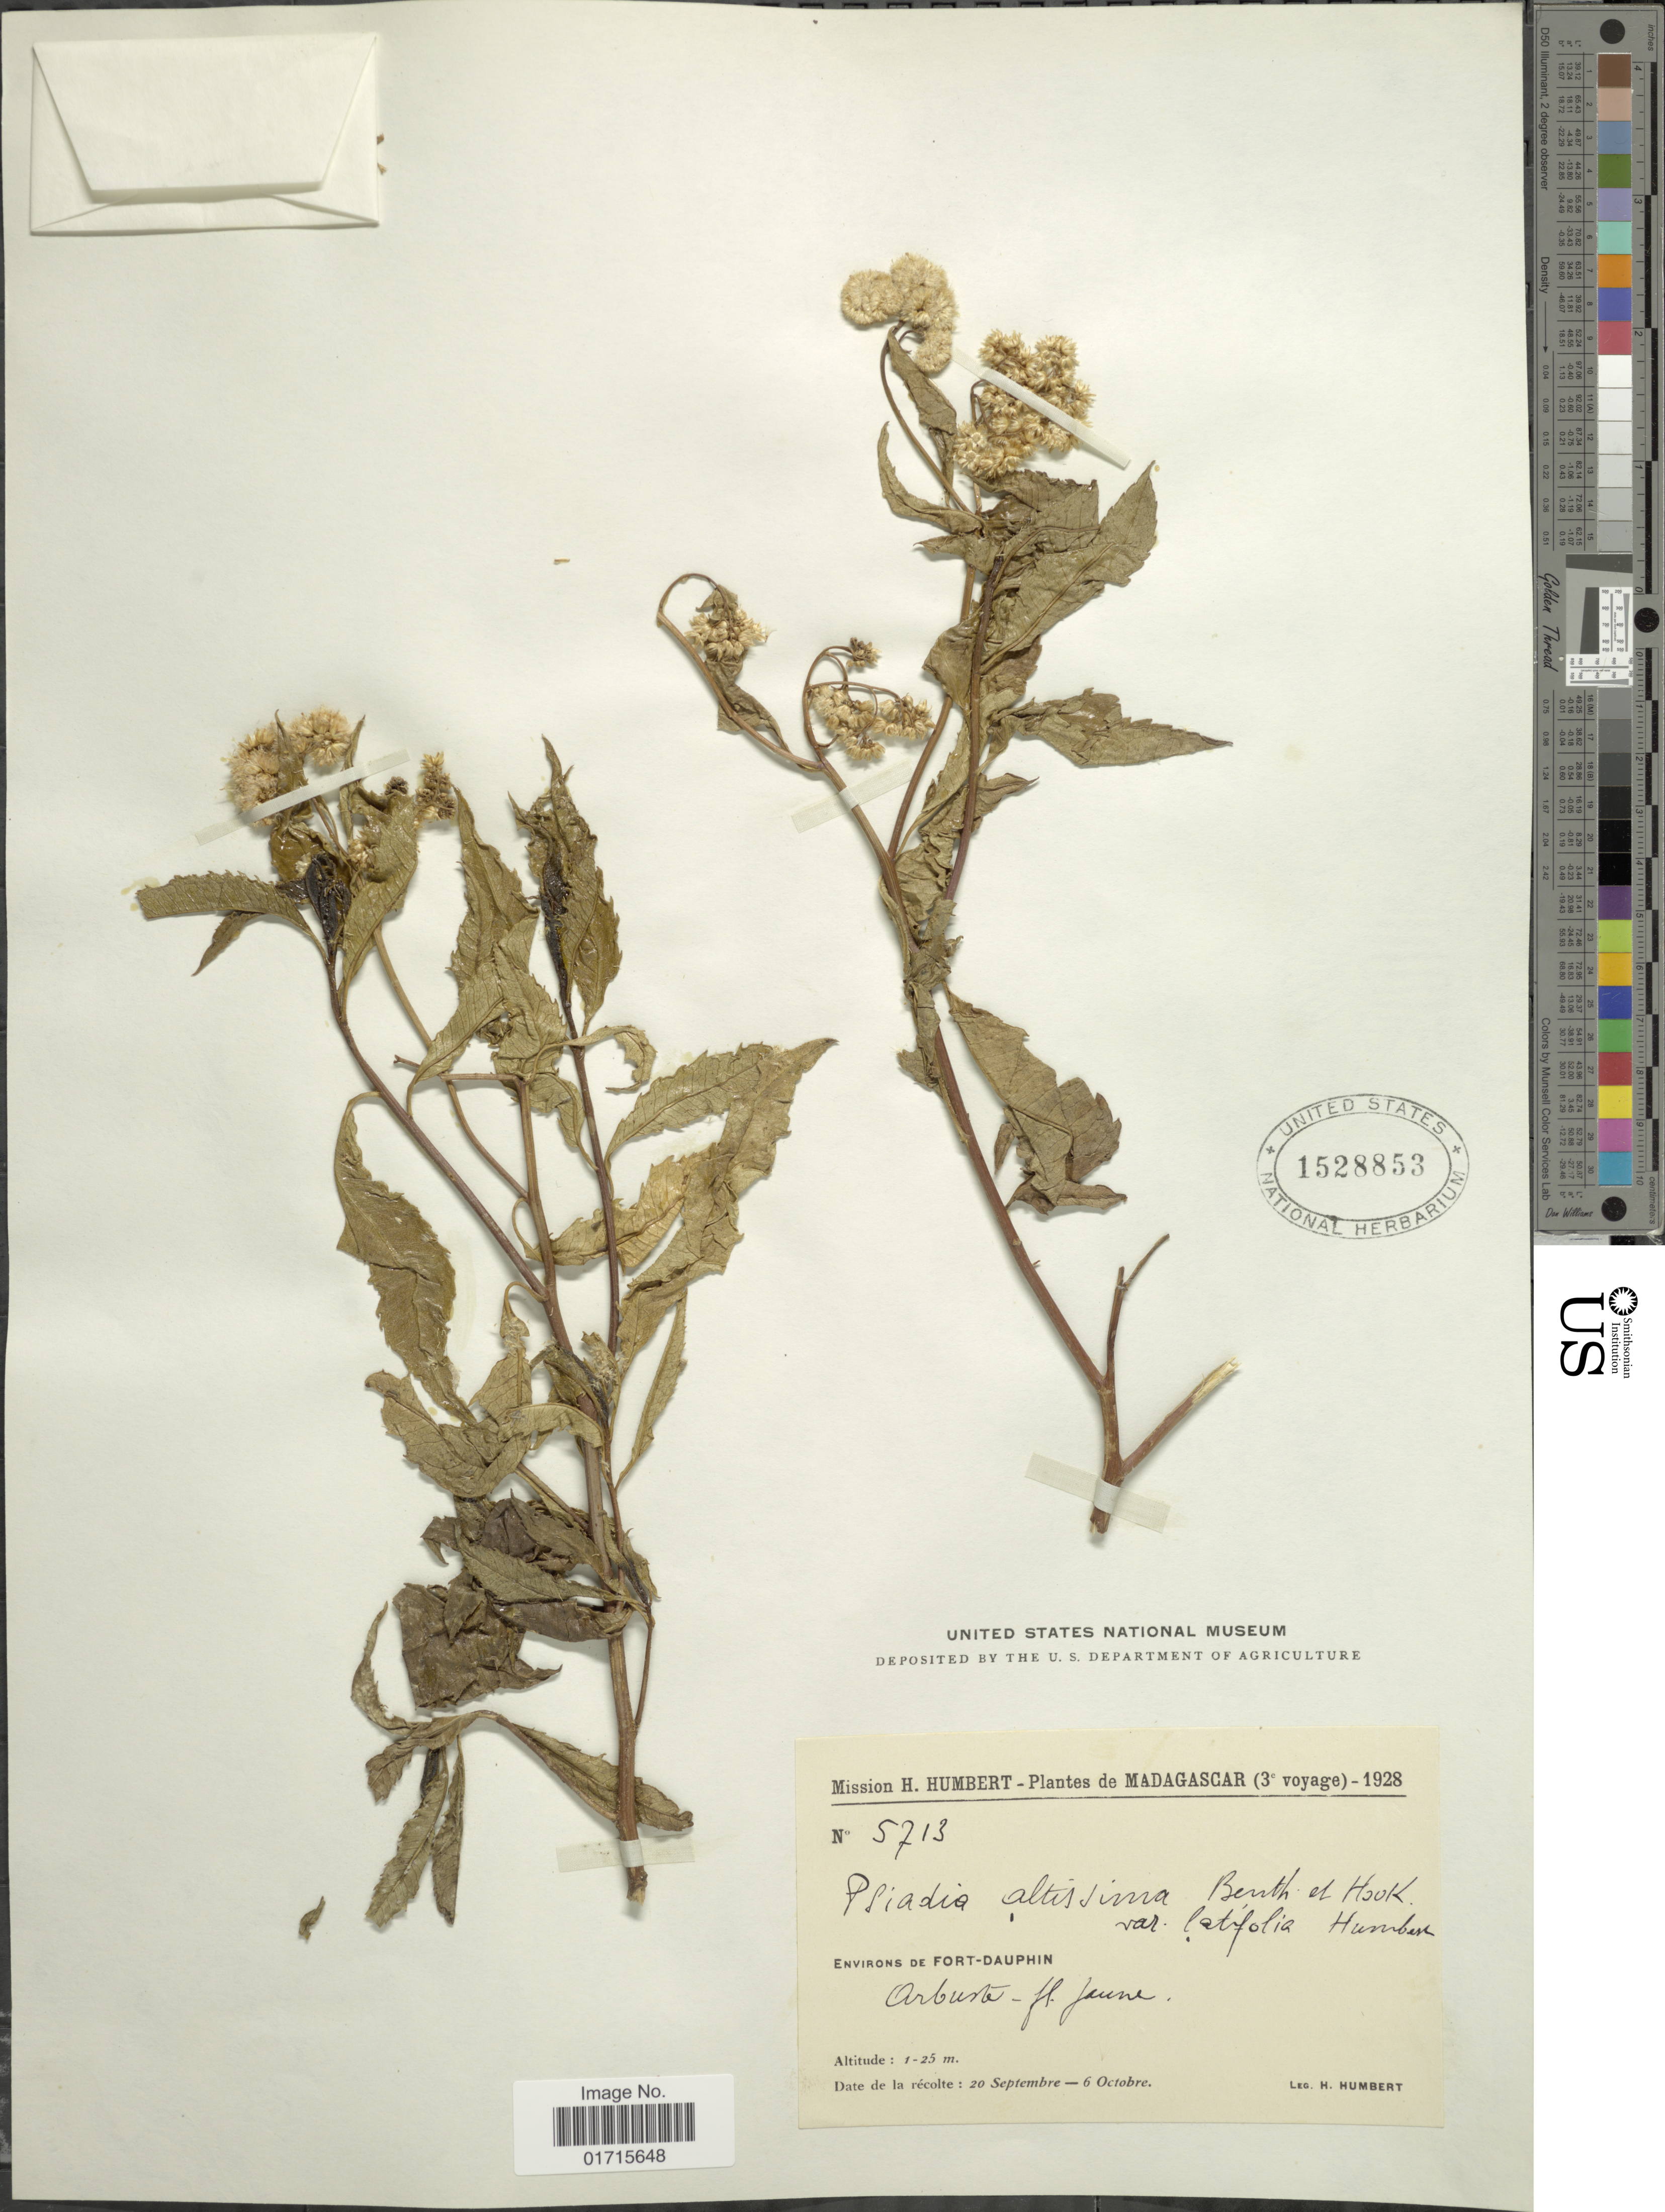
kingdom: Plantae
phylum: Tracheophyta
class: Magnoliopsida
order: Asterales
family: Asteraceae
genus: Psiadia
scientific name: Psiadia altissima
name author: Benth.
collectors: H. Humbert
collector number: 5713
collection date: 1928-09-20/1928-10-06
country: Madagascar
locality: Environs de Fort-Dauphin: Mont Oniva (Taviala) Au Nord de Ranpitso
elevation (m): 1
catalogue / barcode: US 1528853